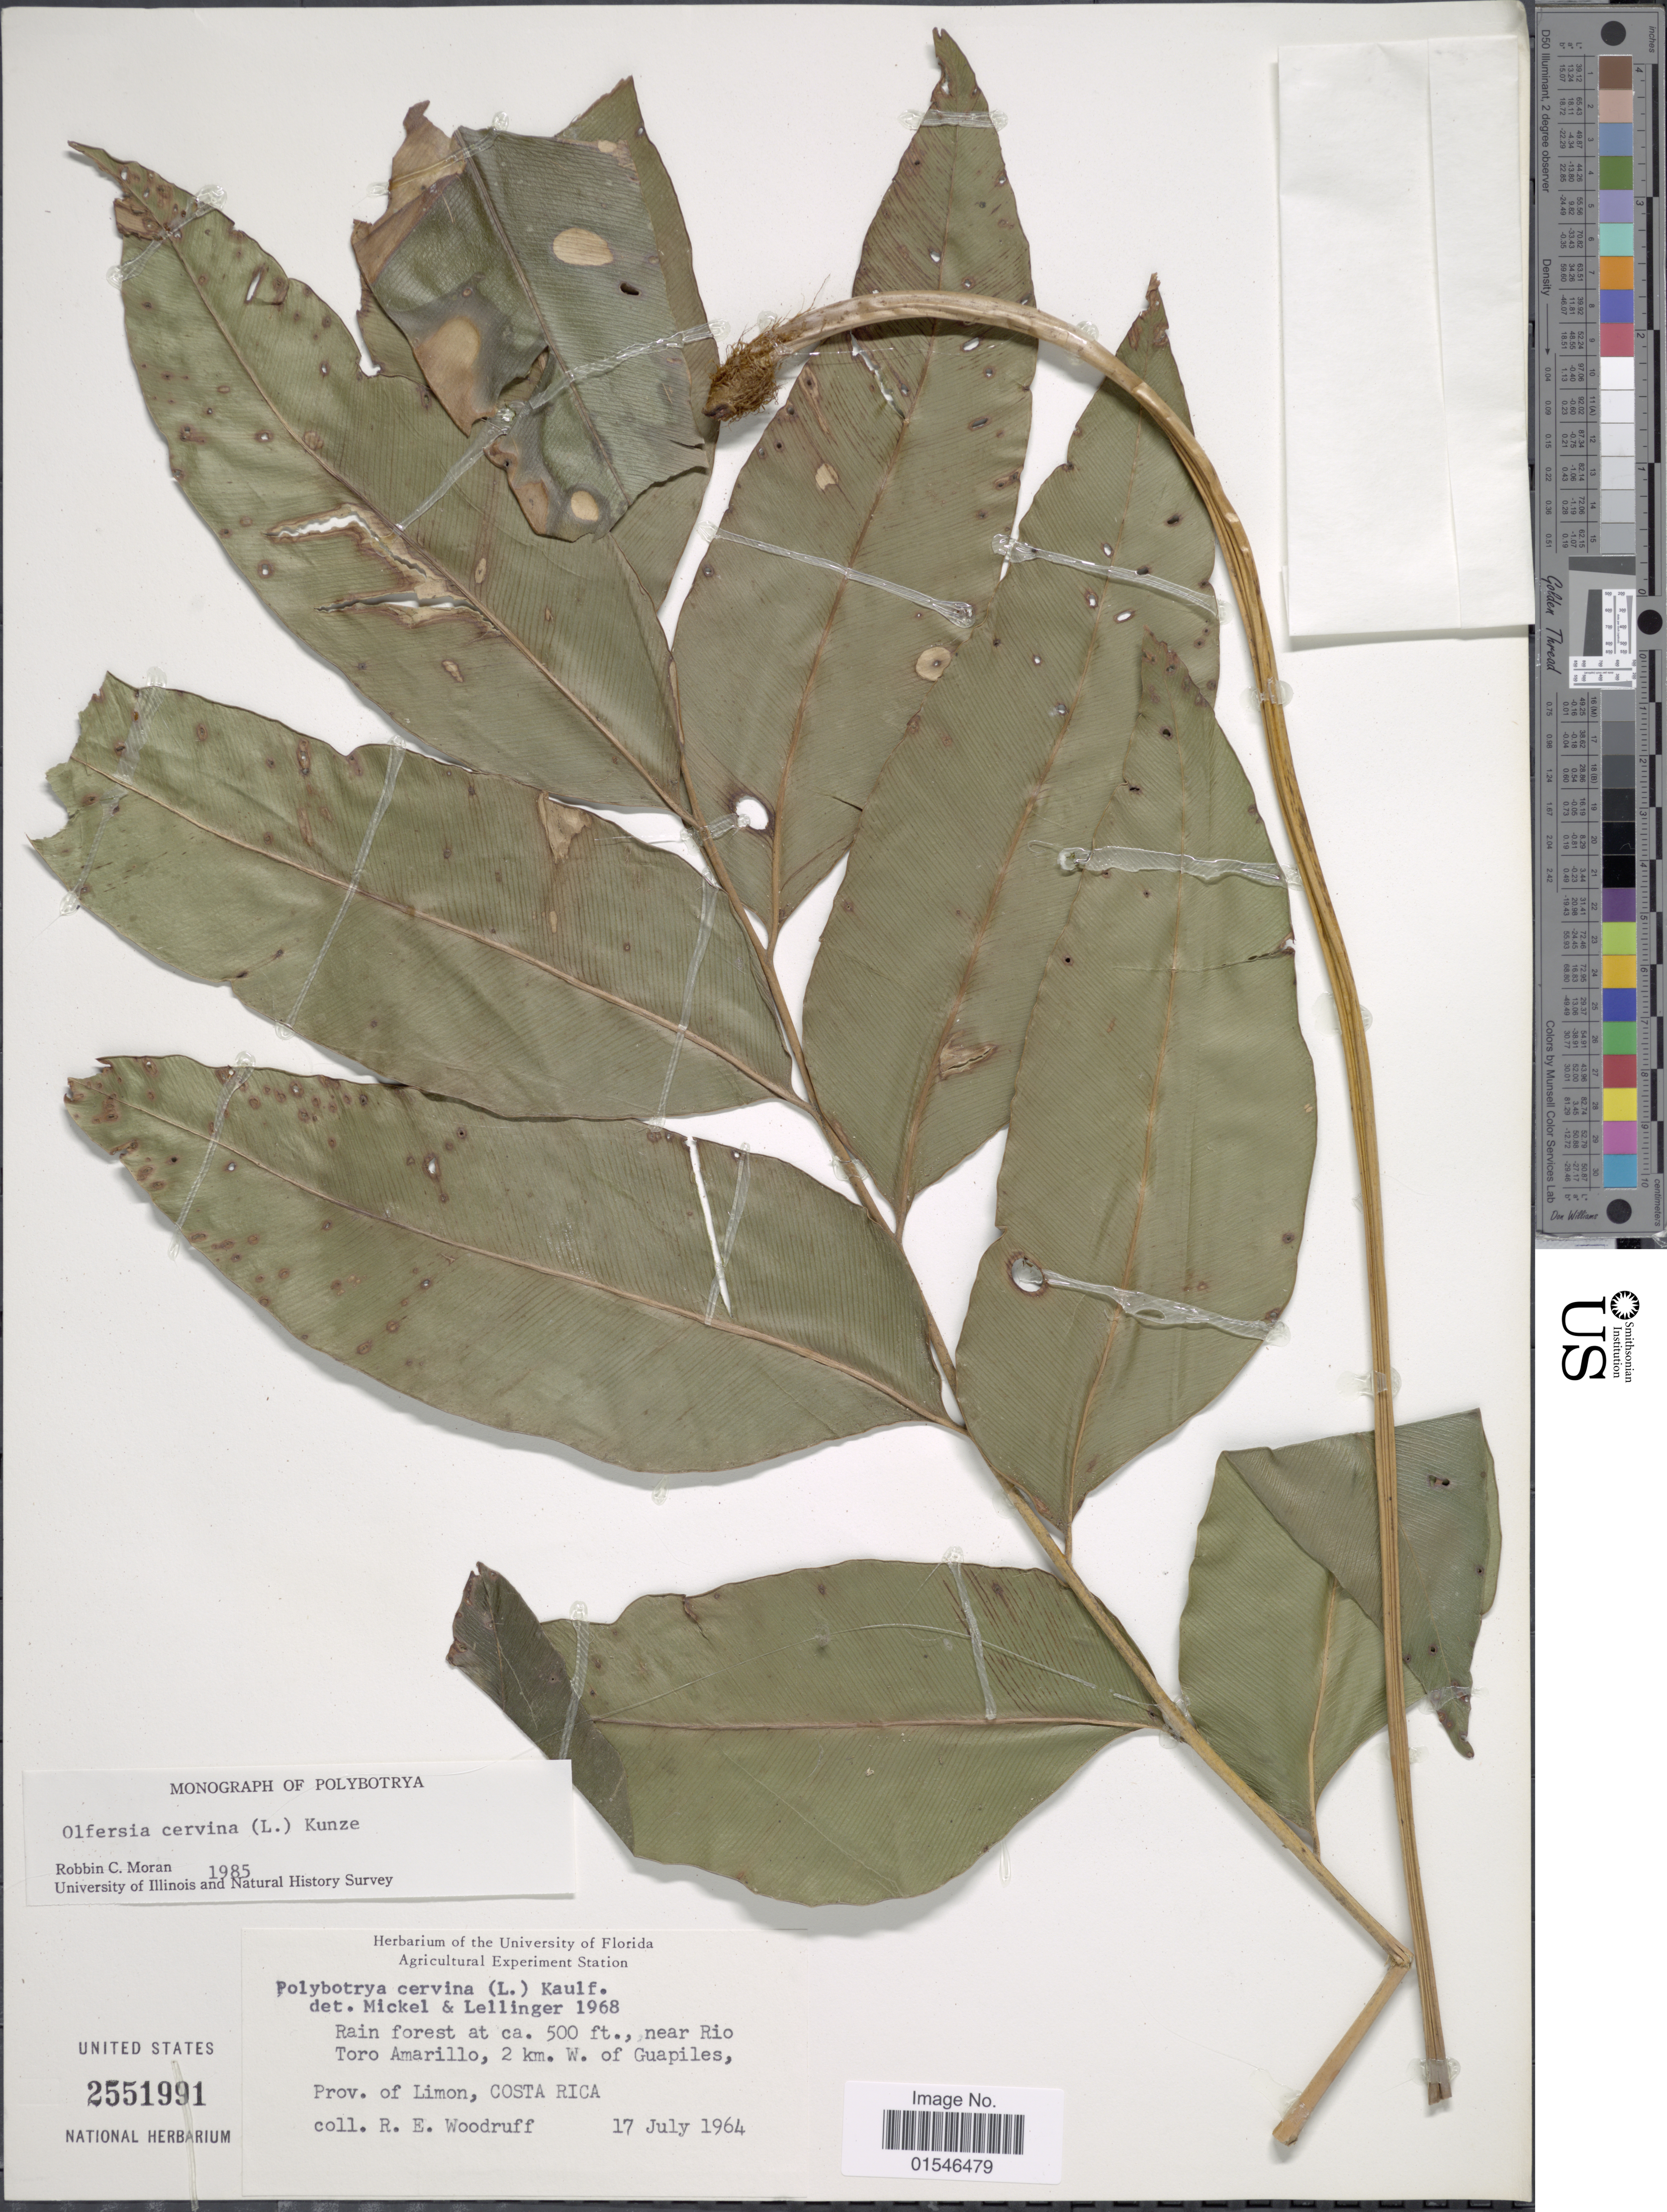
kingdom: Plantae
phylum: Tracheophyta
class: Polypodiopsida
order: Polypodiales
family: Dryopteridaceae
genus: Olfersia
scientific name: Olfersia cervina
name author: (L.) Kunze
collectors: R. Woodruff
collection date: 1964-07-17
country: Costa Rica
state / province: Limón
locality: Rain forest, near Rio Toro Amarillo, 2 km. W. of Guapiles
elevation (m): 152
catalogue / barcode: US 2551991